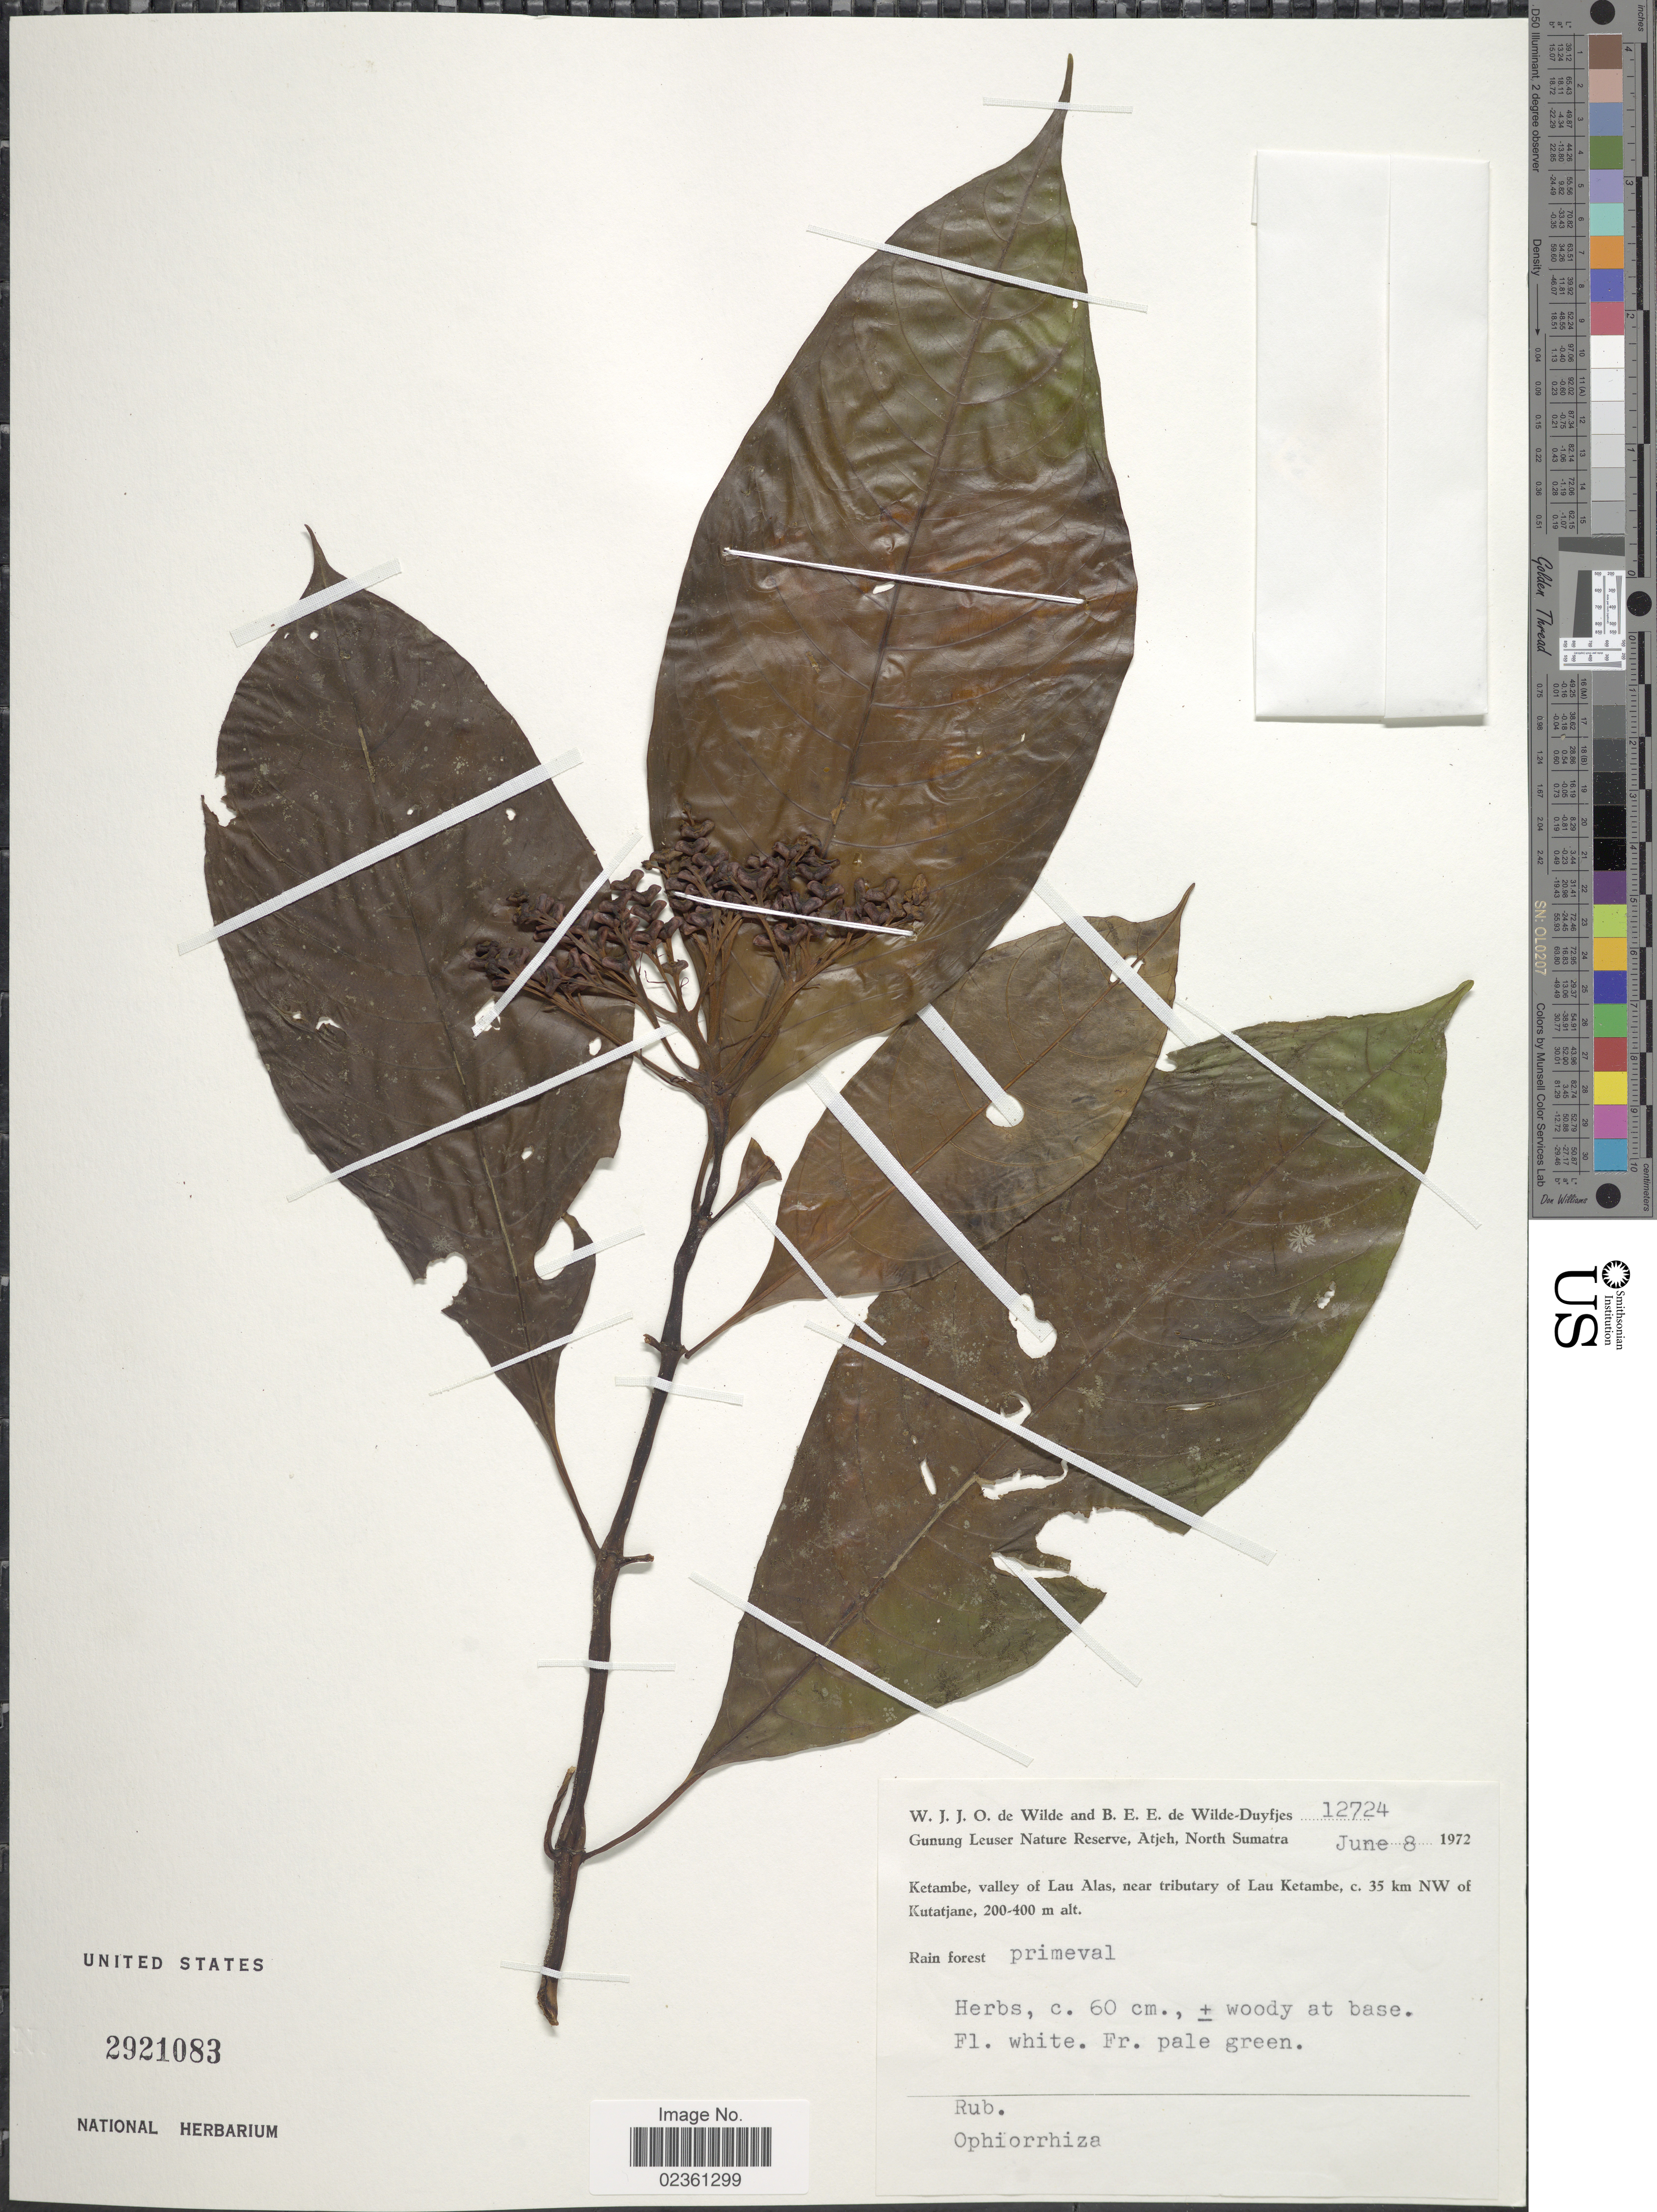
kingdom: Plantae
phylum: Tracheophyta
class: Magnoliopsida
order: Gentianales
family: Rubiaceae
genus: Ophiorrhiza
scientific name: Ophiorrhiza sp.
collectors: W. J. de Wilde & B. E. de Wilde-Duyfjes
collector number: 12724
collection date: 1972-06-08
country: Indonesia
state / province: Sumatra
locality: Gunung Leuser Nature Reserve, Atjeh, North Sumatra, Ketambe, valley of Lau Alas, near tributary of Lau Ketambe, c. 35 km NW of Kutatjane.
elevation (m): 200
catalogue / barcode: US 2921083